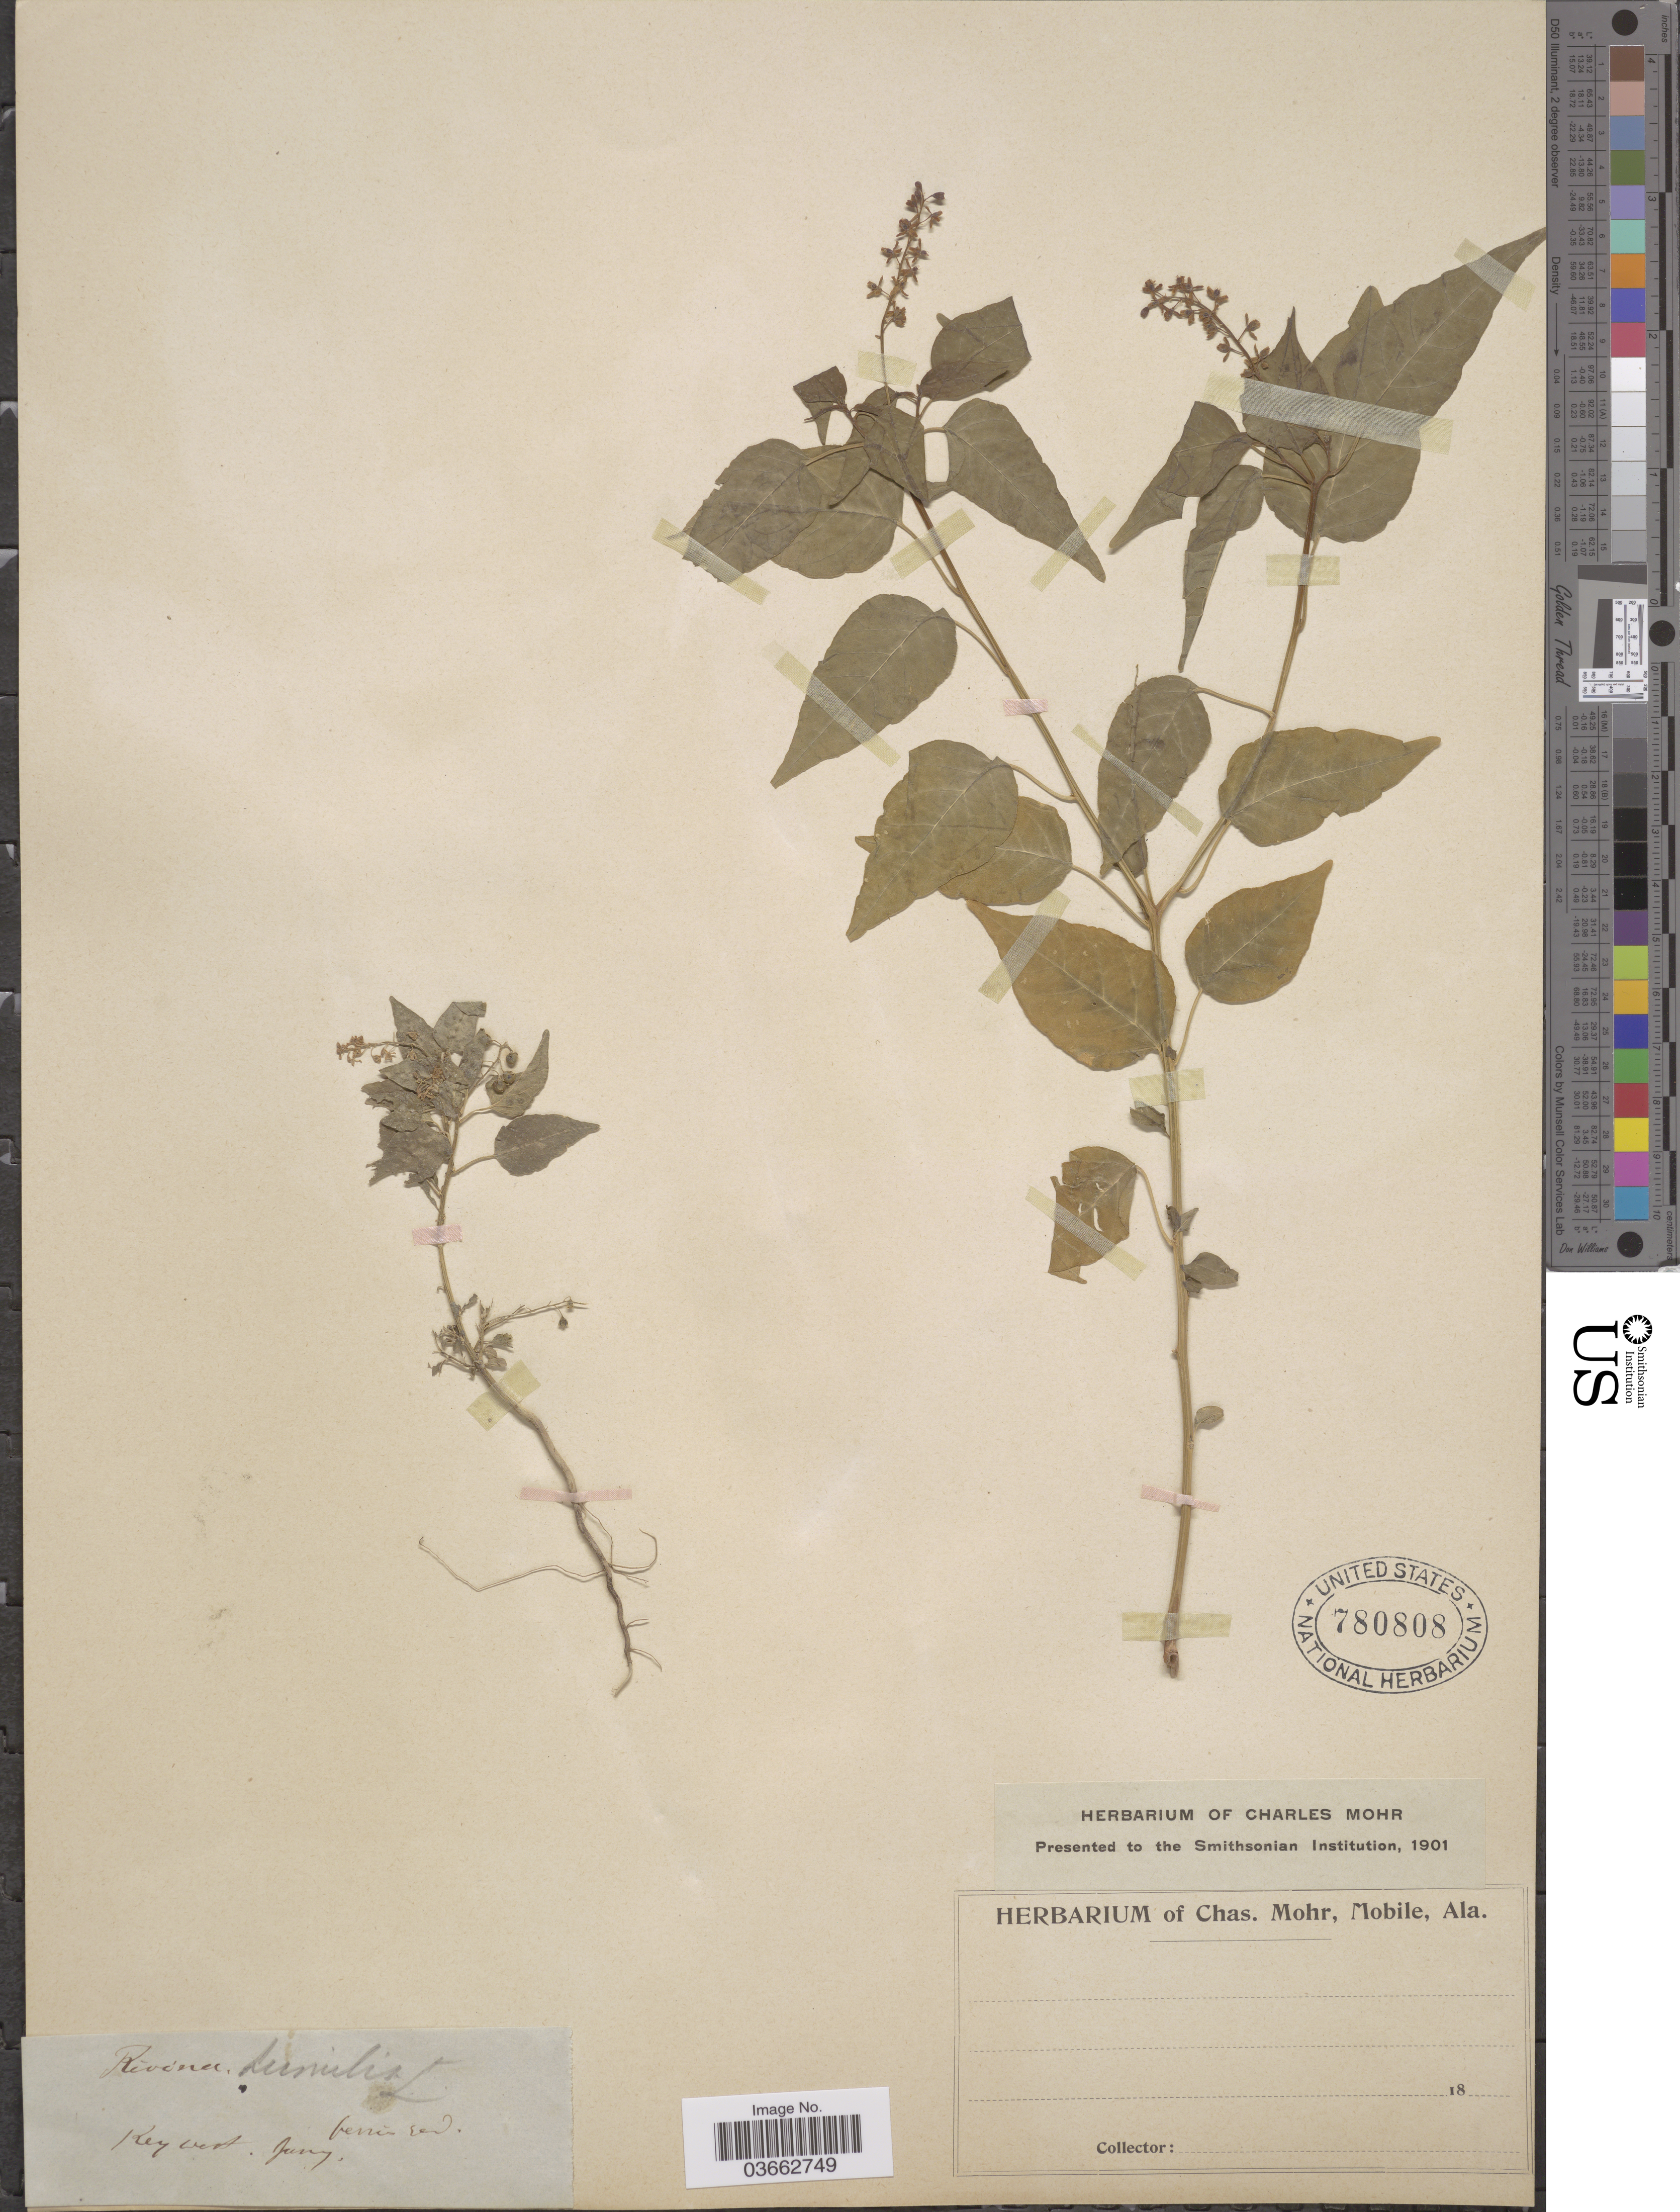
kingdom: Plantae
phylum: Tracheophyta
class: Magnoliopsida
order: Caryophyllales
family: Phytolaccaceae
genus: Rivina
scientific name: Rivina humilis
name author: L.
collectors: ex herb. Charles Mohr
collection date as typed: Juny 18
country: United States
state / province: Florida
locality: Key west.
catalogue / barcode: US 780808